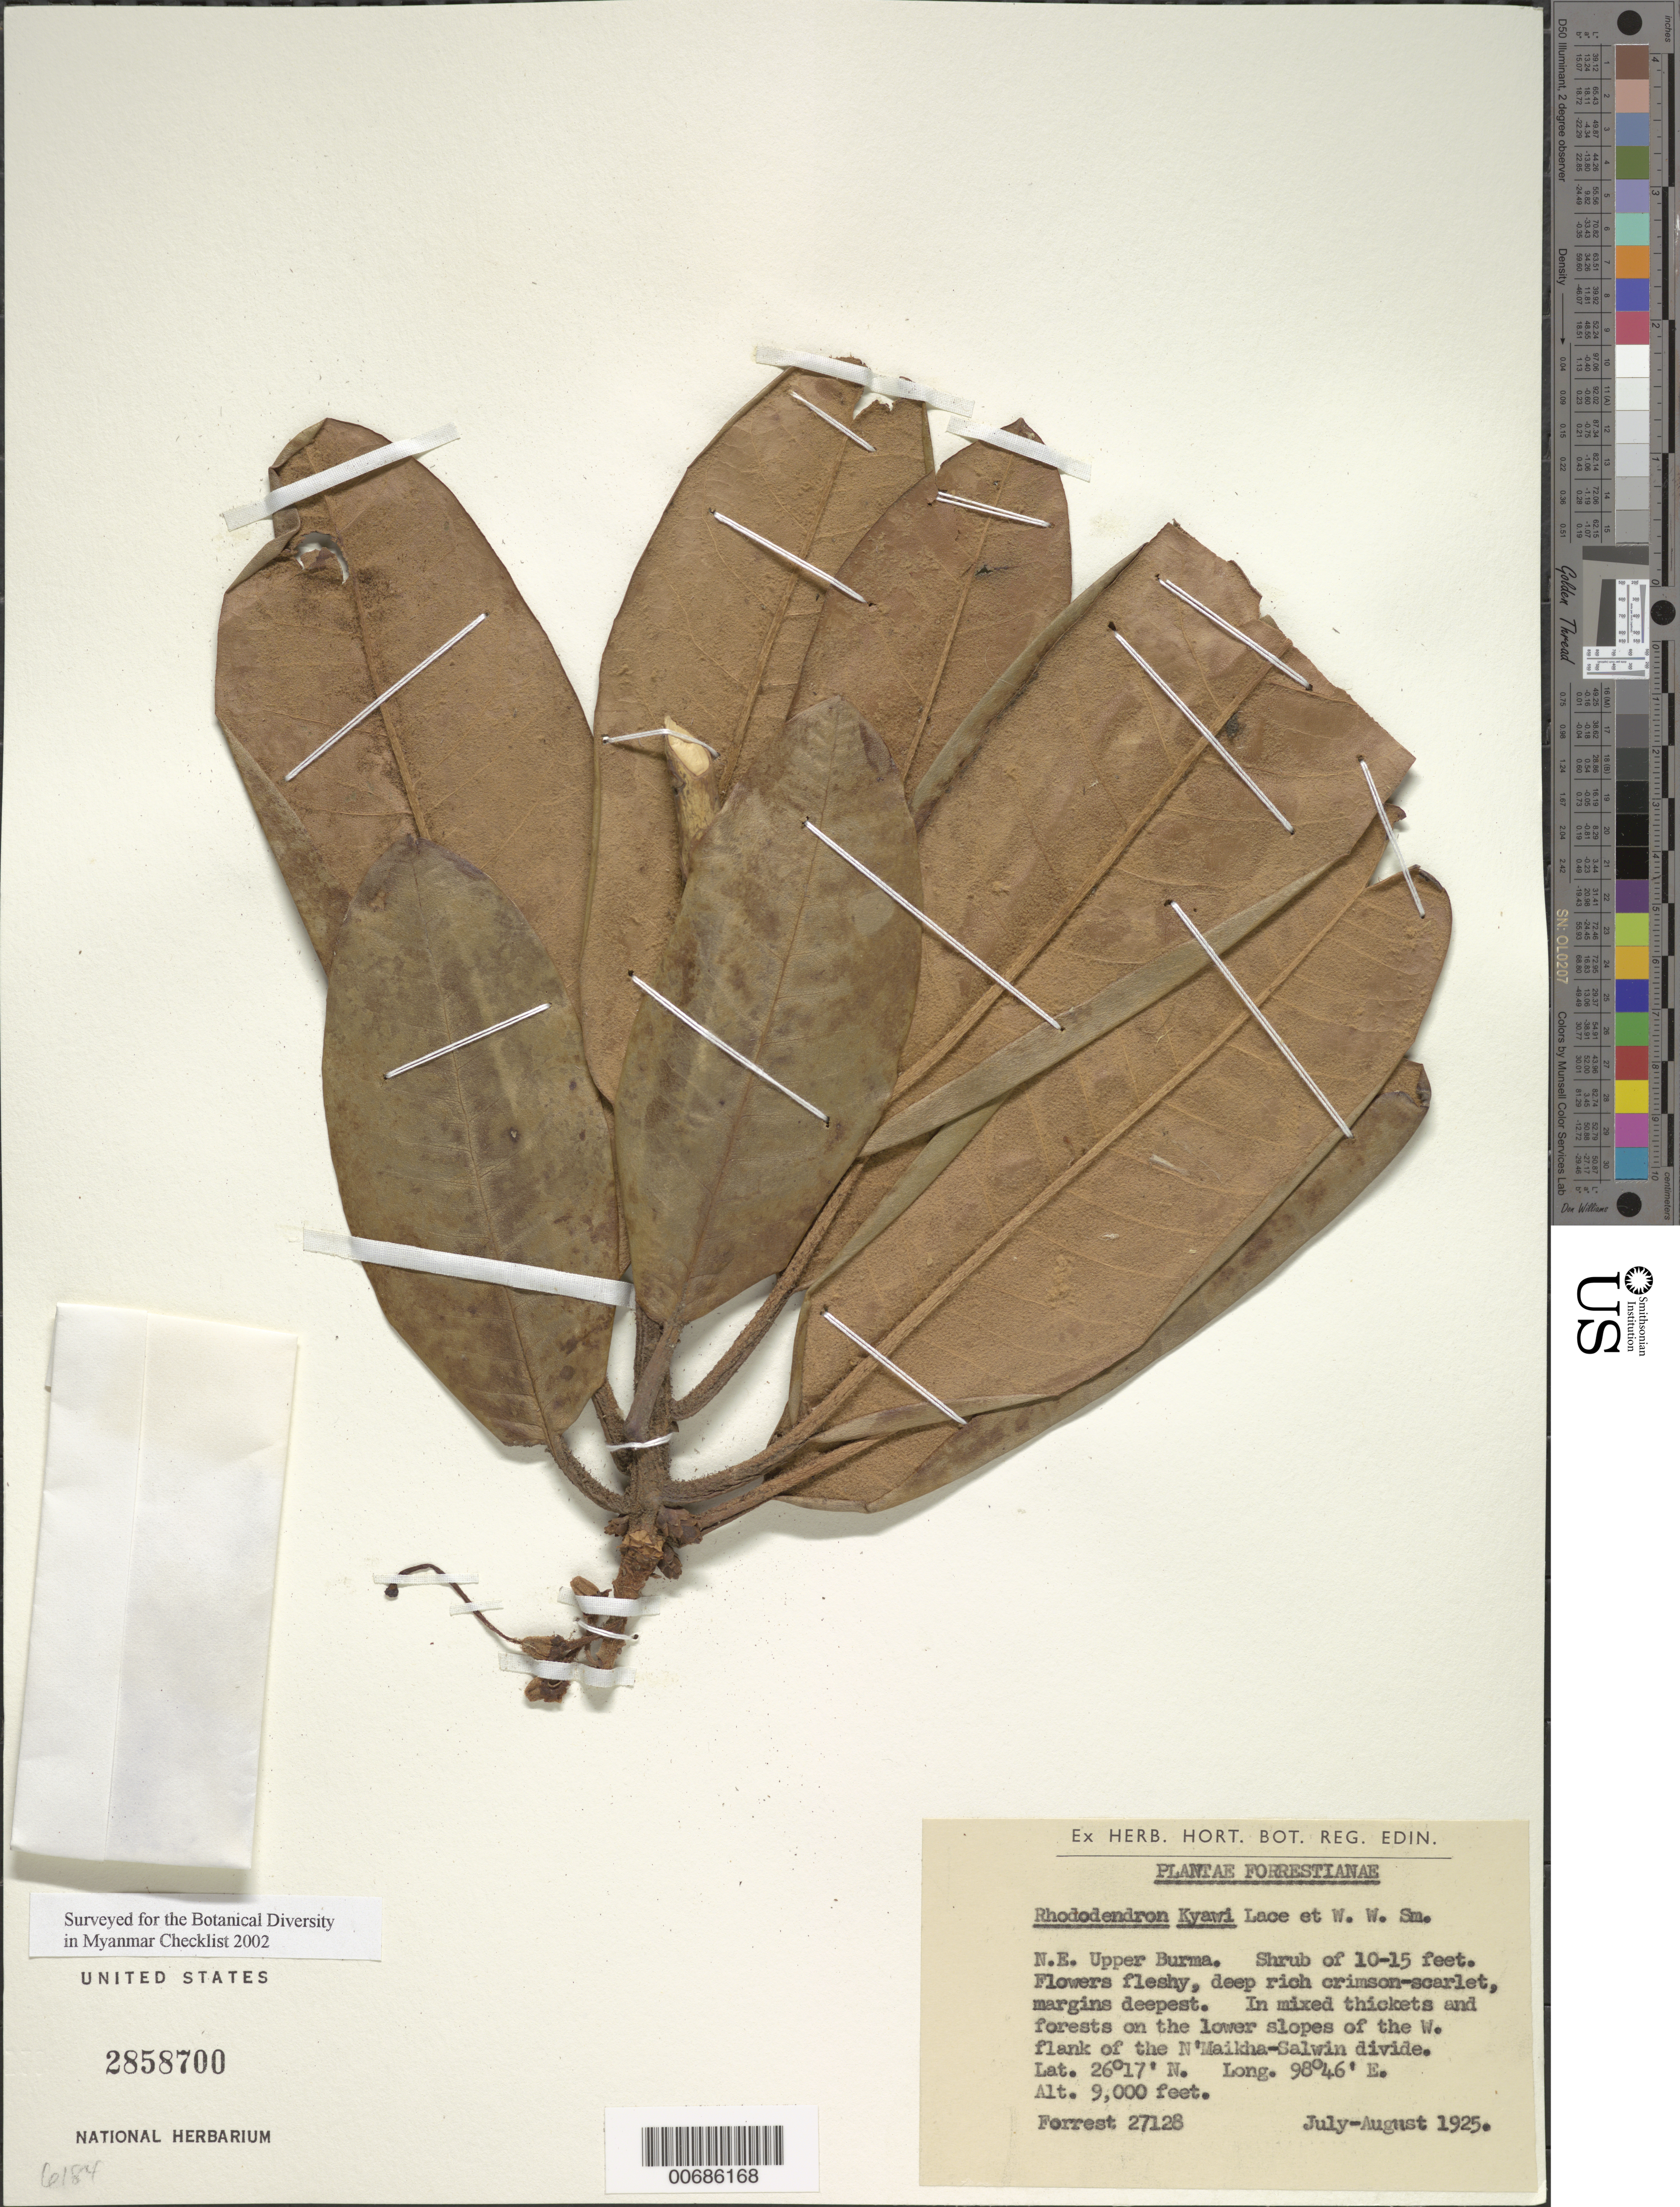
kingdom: Plantae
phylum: Tracheophyta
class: Magnoliopsida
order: Ericales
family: Ericaceae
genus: Rhododendron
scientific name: Rhododendron kyawi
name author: Lace & W.W. Sm.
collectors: G. Forrest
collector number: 27128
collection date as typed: Jul 1925 to -- Aug 1925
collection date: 1925-07/1925-08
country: Myanmar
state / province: Kachin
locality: N'Maikha-Salwin Divide, W flank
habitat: Mixed thickets and forests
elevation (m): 2743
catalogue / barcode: US 2858700